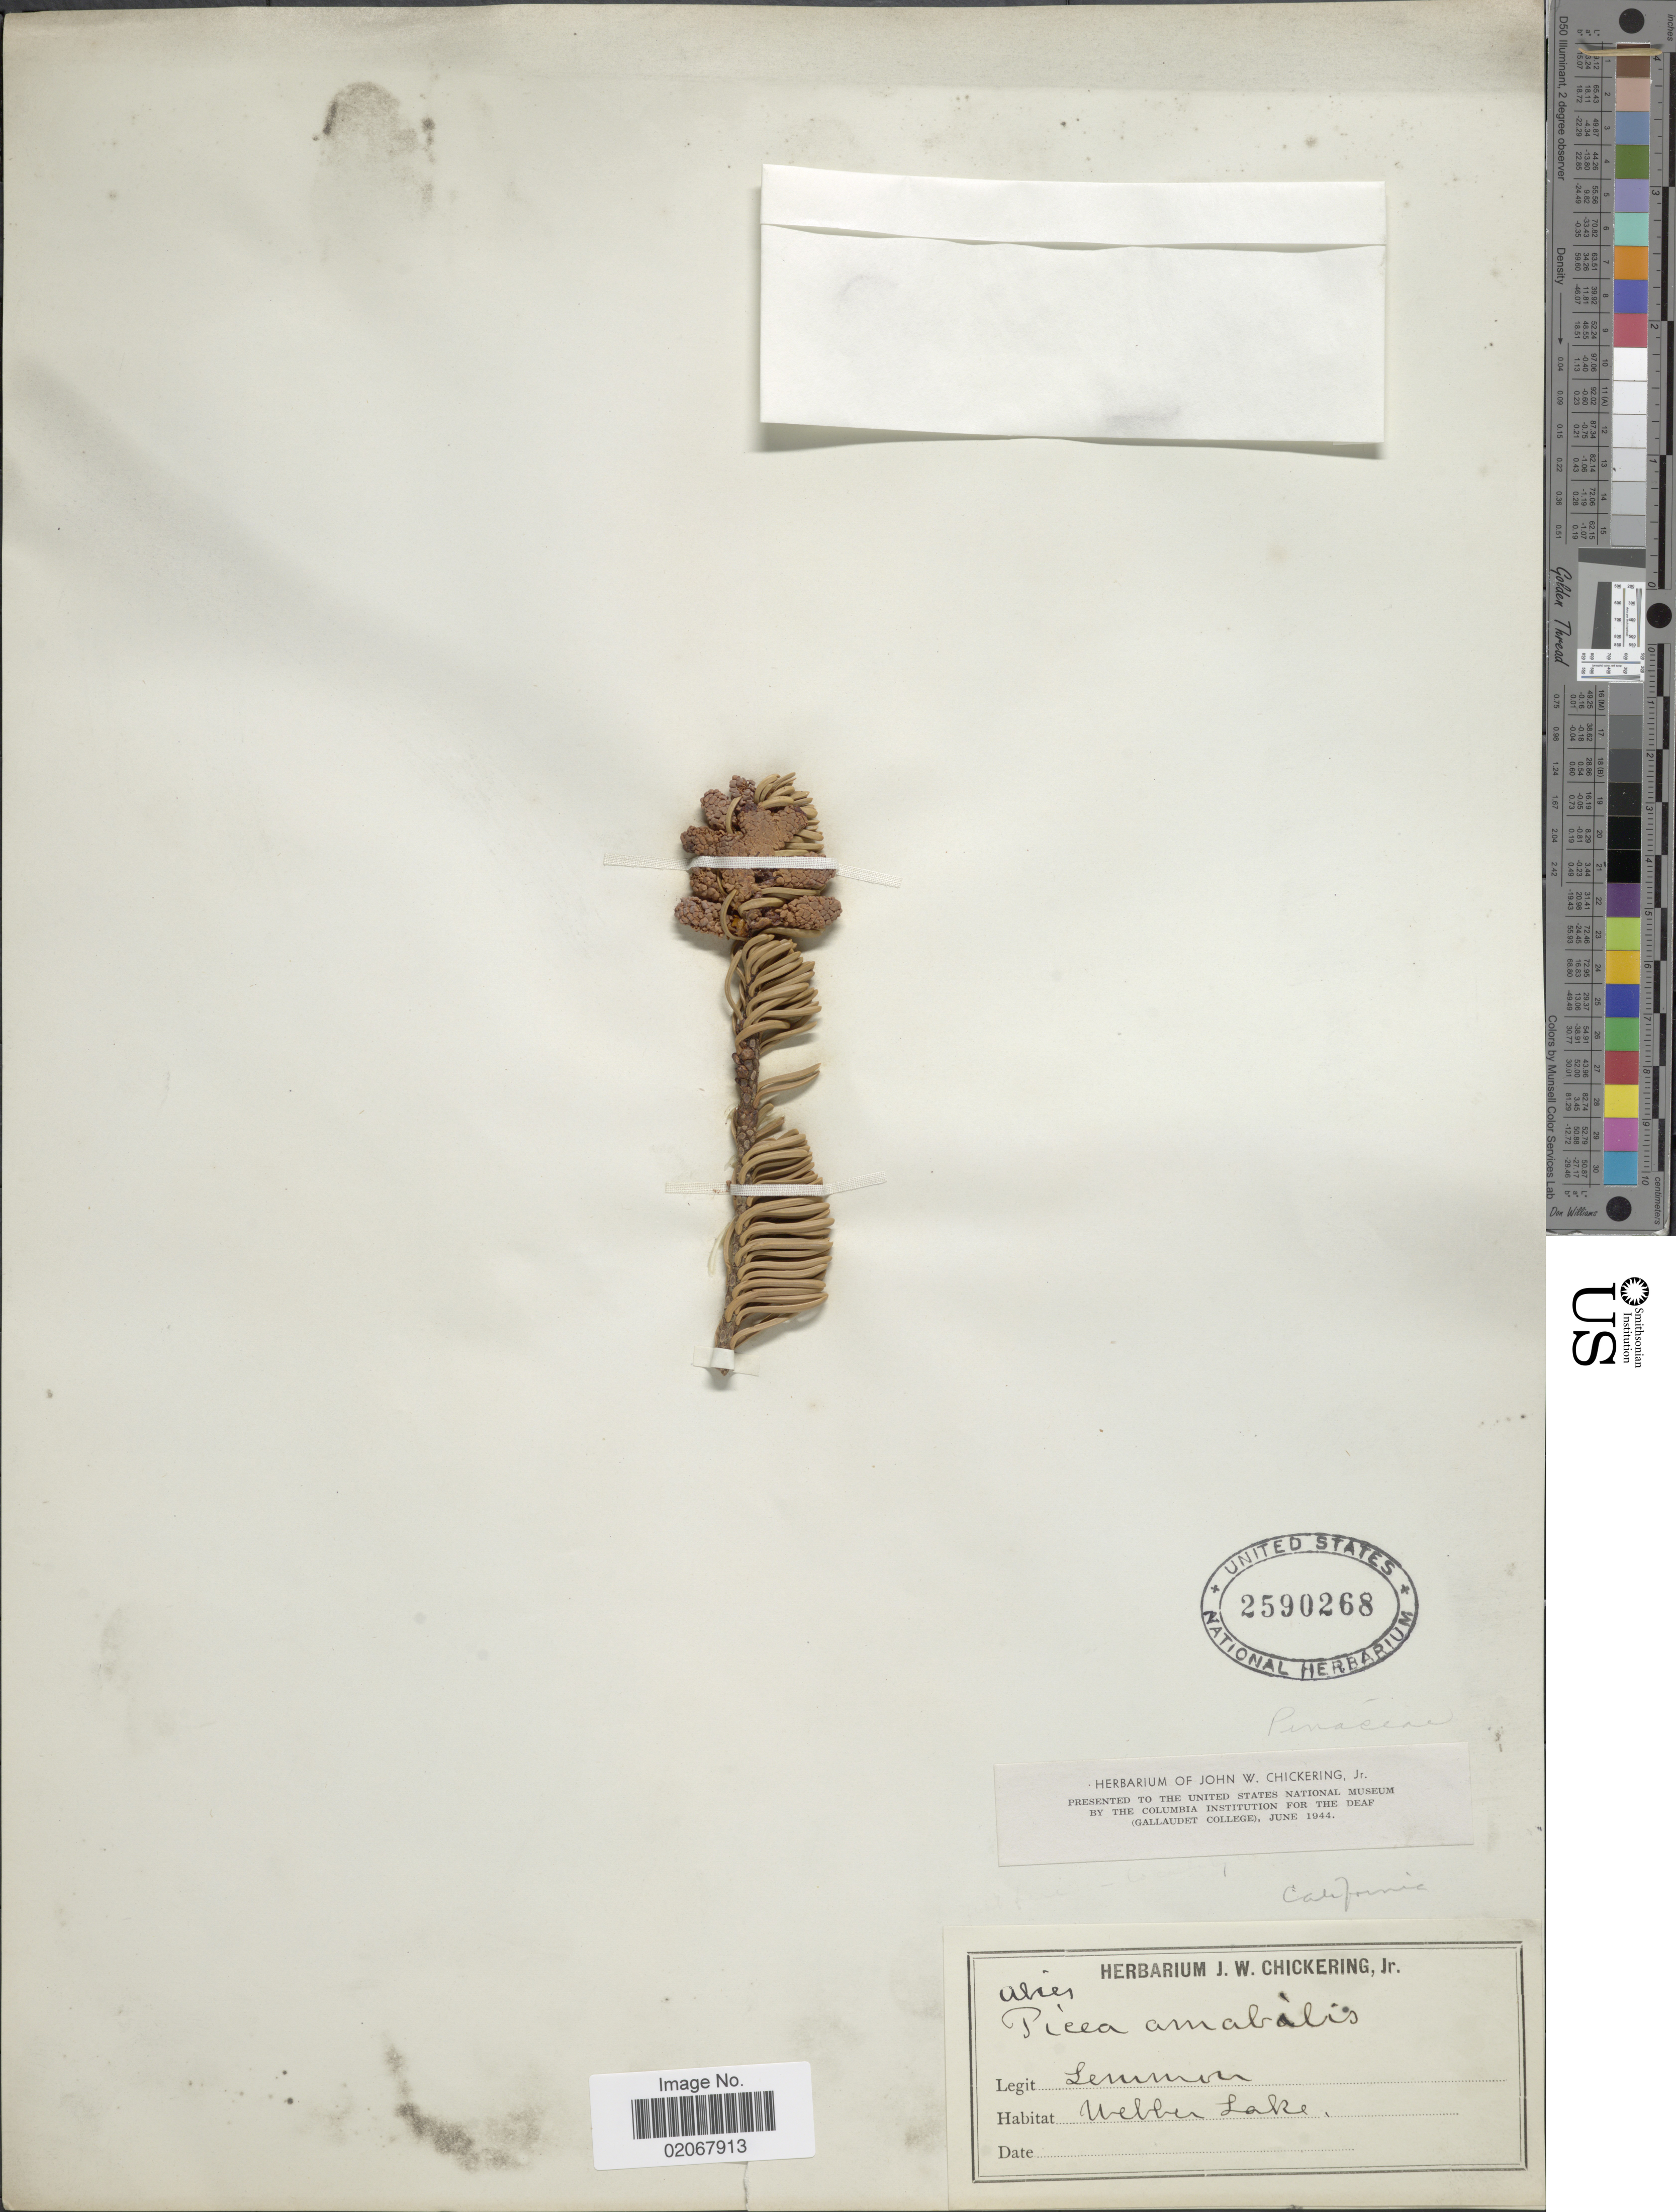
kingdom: Plantae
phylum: Tracheophyta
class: Pinopsida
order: Pinales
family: Pinaceae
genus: Abies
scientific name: Abies amabilis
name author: Douglas ex J. Forbes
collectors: -- Lemmon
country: United States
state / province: California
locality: Webber Lake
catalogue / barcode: US 2590268